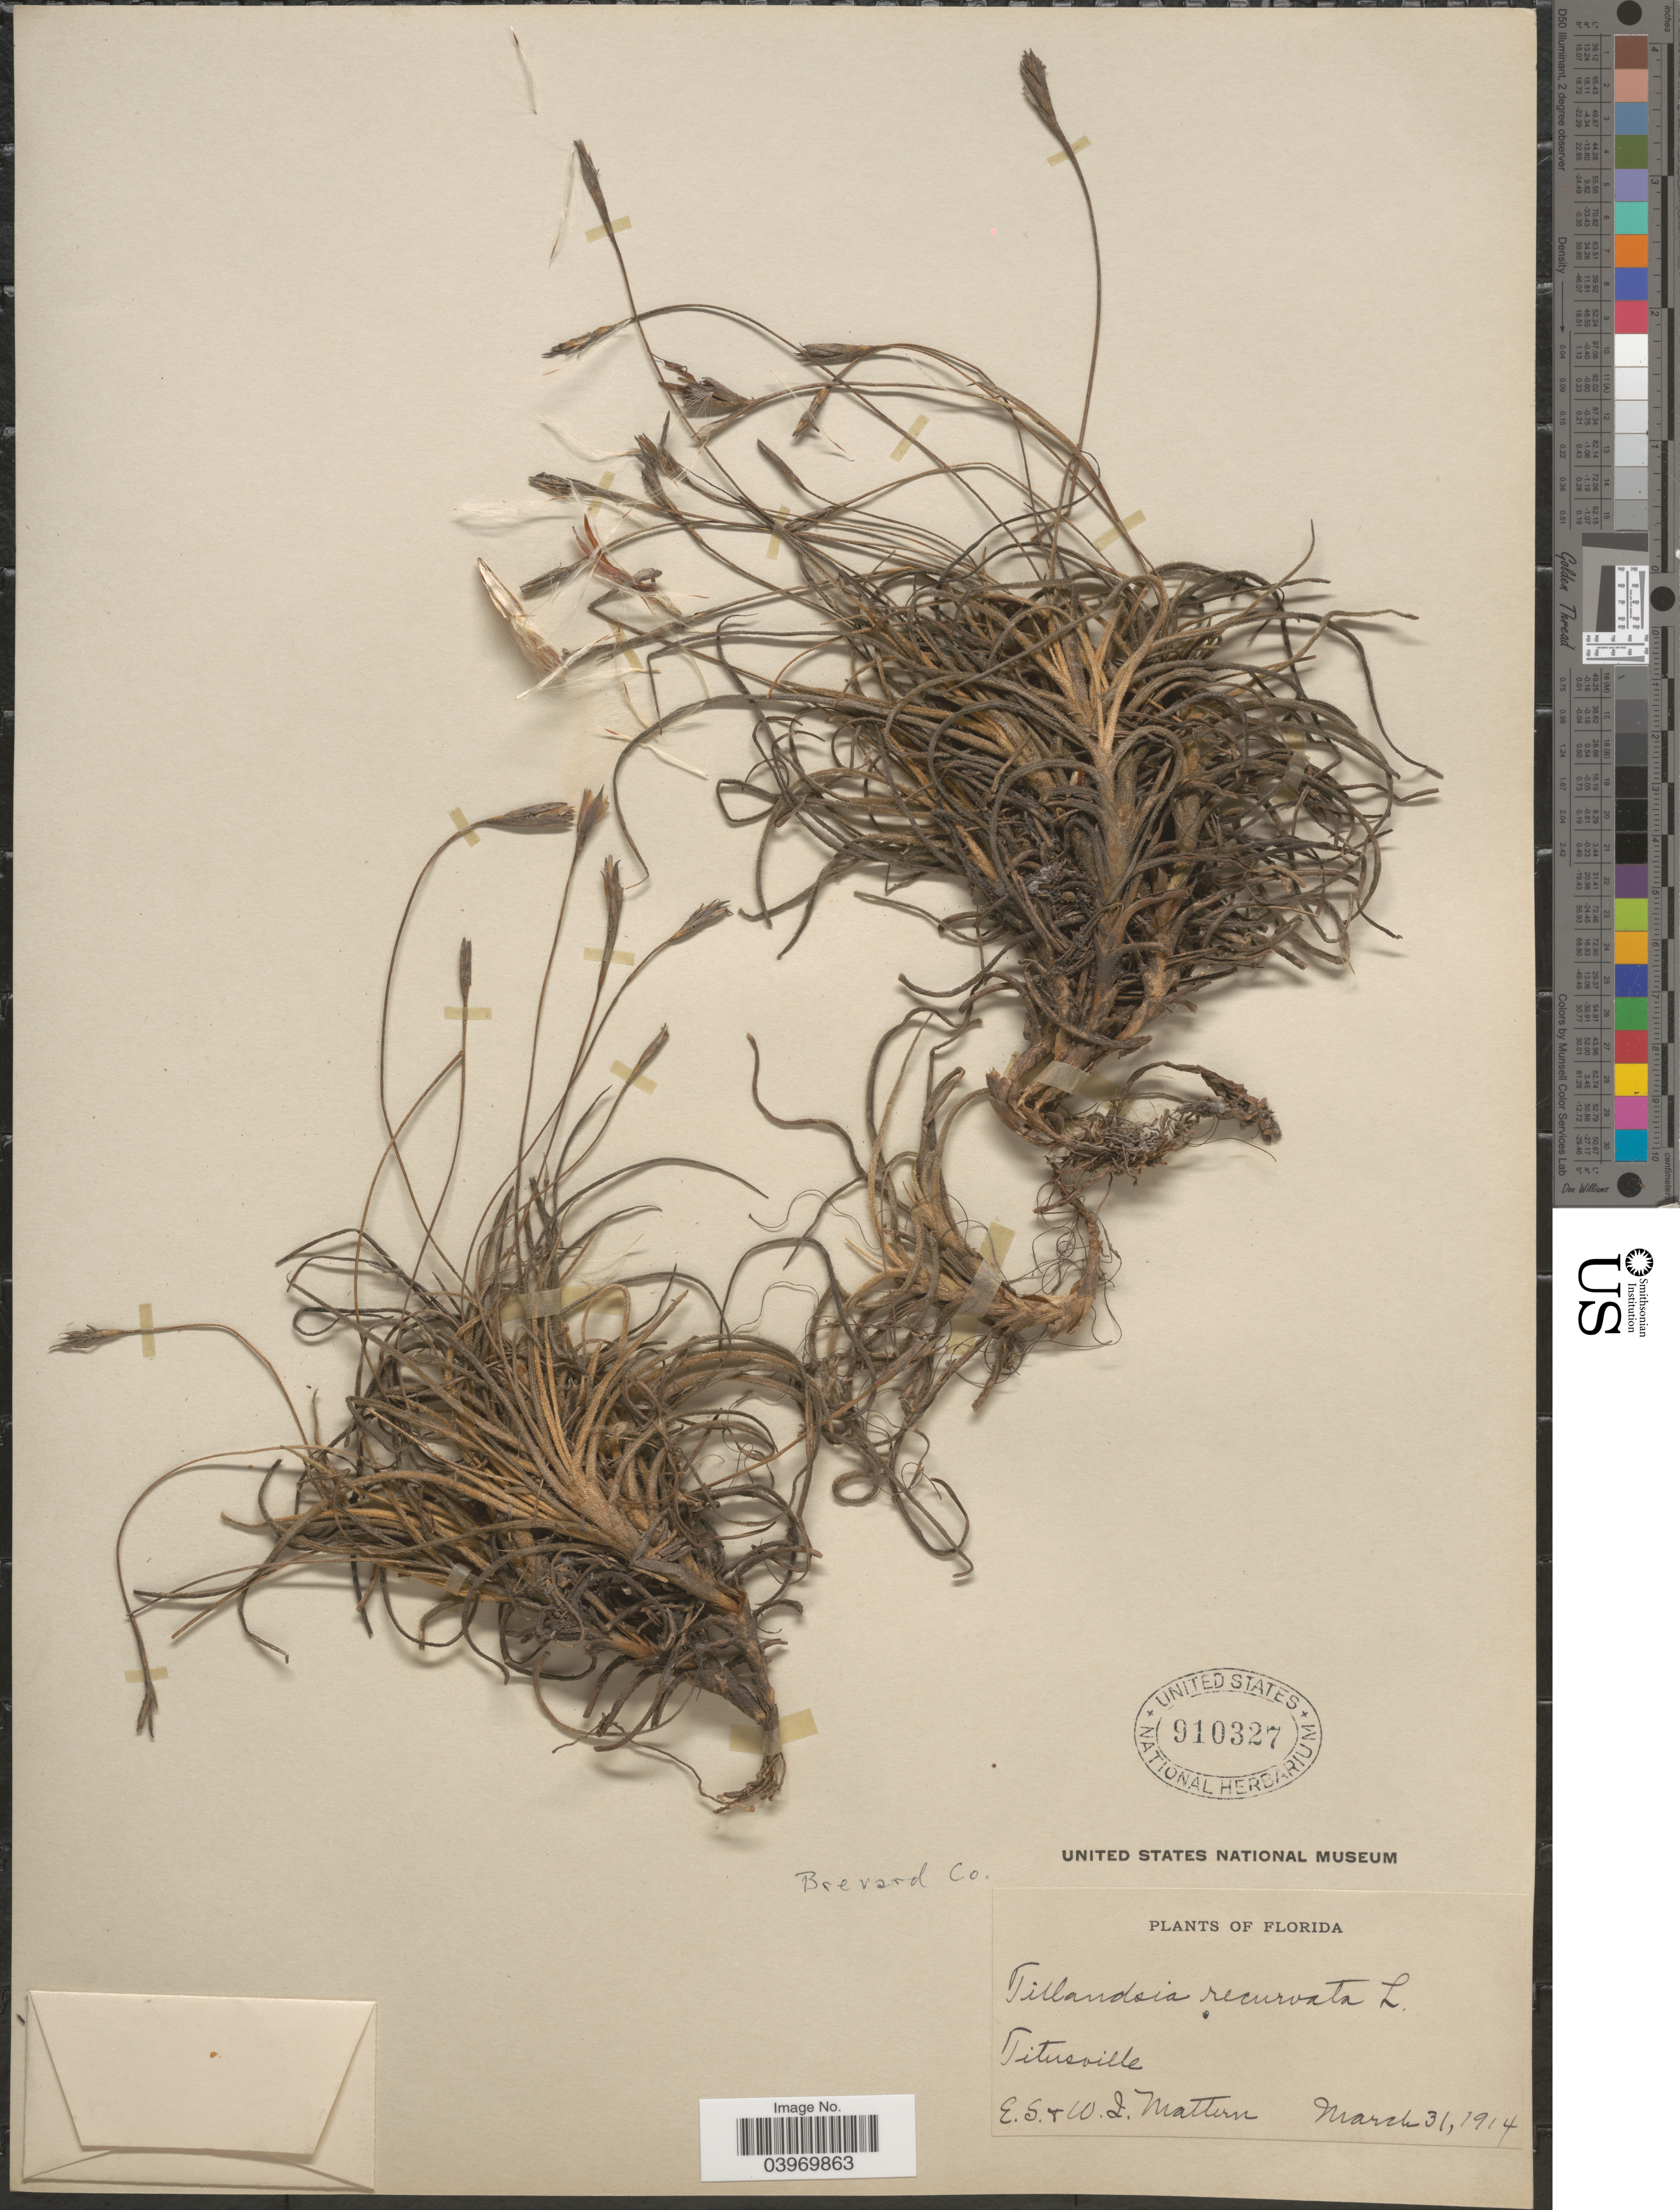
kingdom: Plantae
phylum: Tracheophyta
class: Liliopsida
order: Poales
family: Bromeliaceae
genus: Tillandsia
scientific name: Tillandsia recurvata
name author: L.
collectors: E. Mattern & W. Mattern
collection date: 1914-03-31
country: United States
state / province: Florida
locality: Titusville. Brevard Co.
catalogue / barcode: US 910327